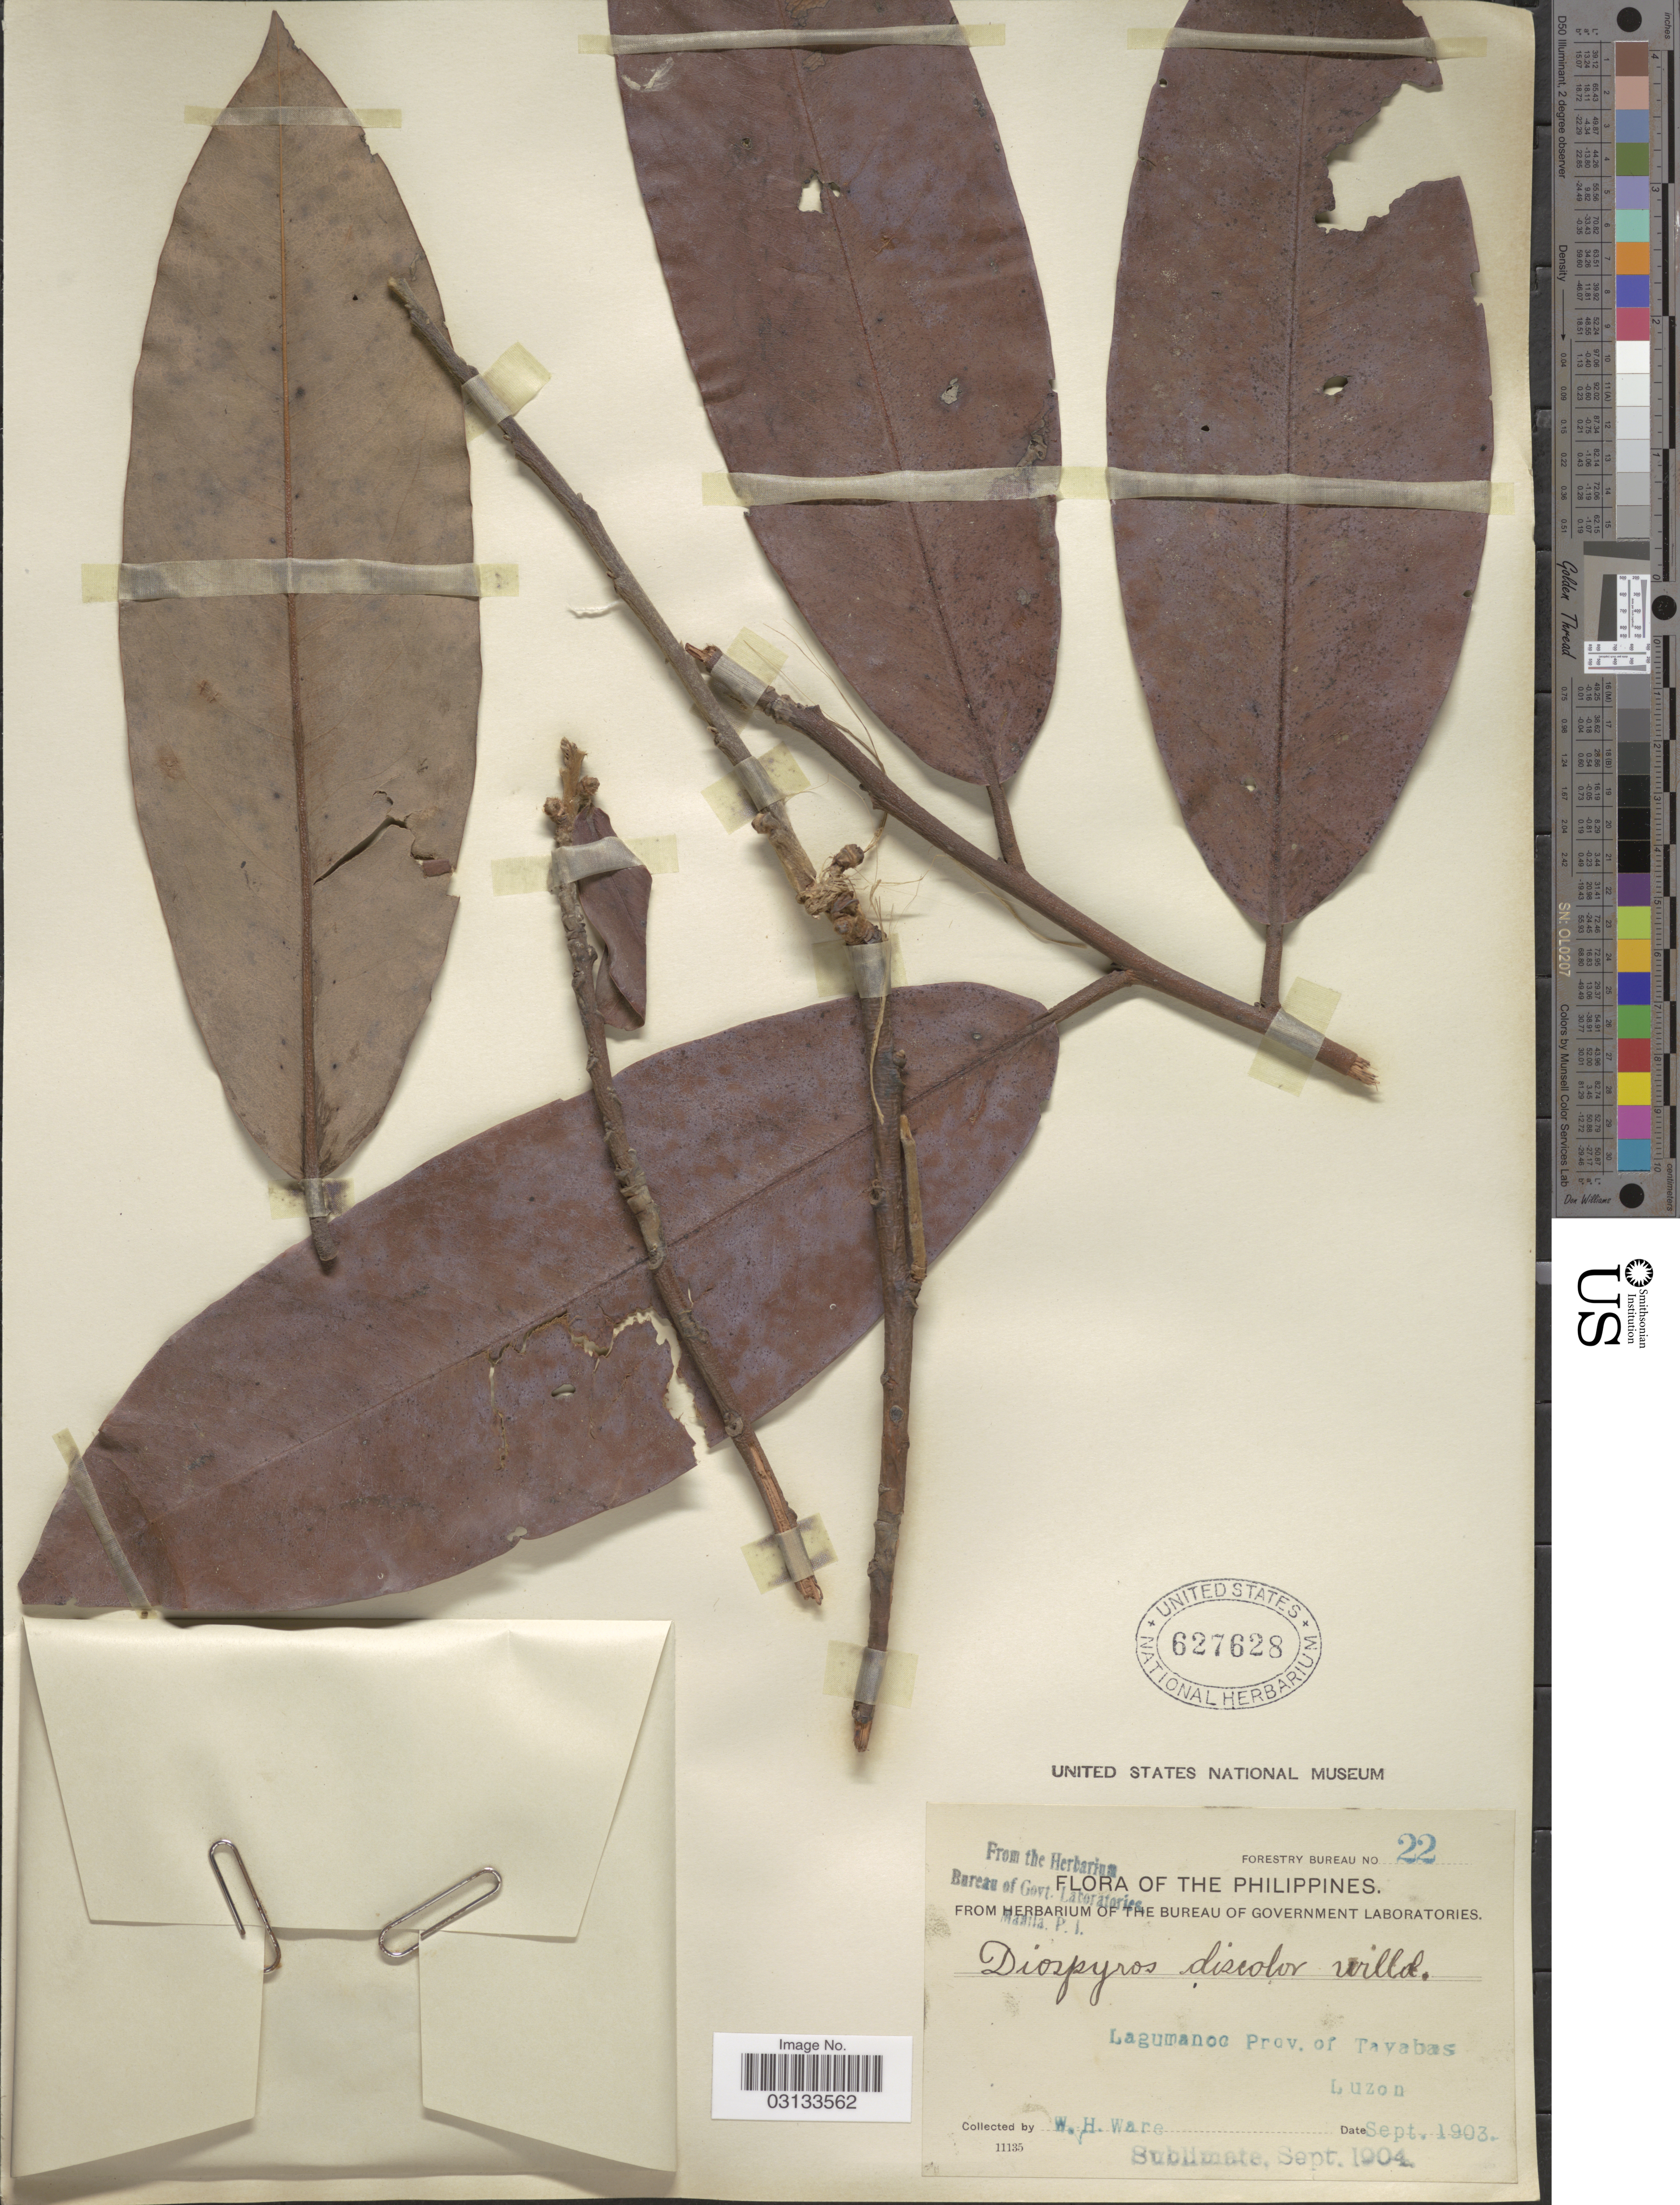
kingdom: Plantae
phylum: Tracheophyta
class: Magnoliopsida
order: Ericales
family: Ebenaceae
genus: Diospyros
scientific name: Diospyros discolor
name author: Willd.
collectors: W. Ware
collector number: Forestry Bureau 22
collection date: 1913-09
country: Philippines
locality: Lagumanoc Prov. of Tayabas, Luzon.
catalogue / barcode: US 627628